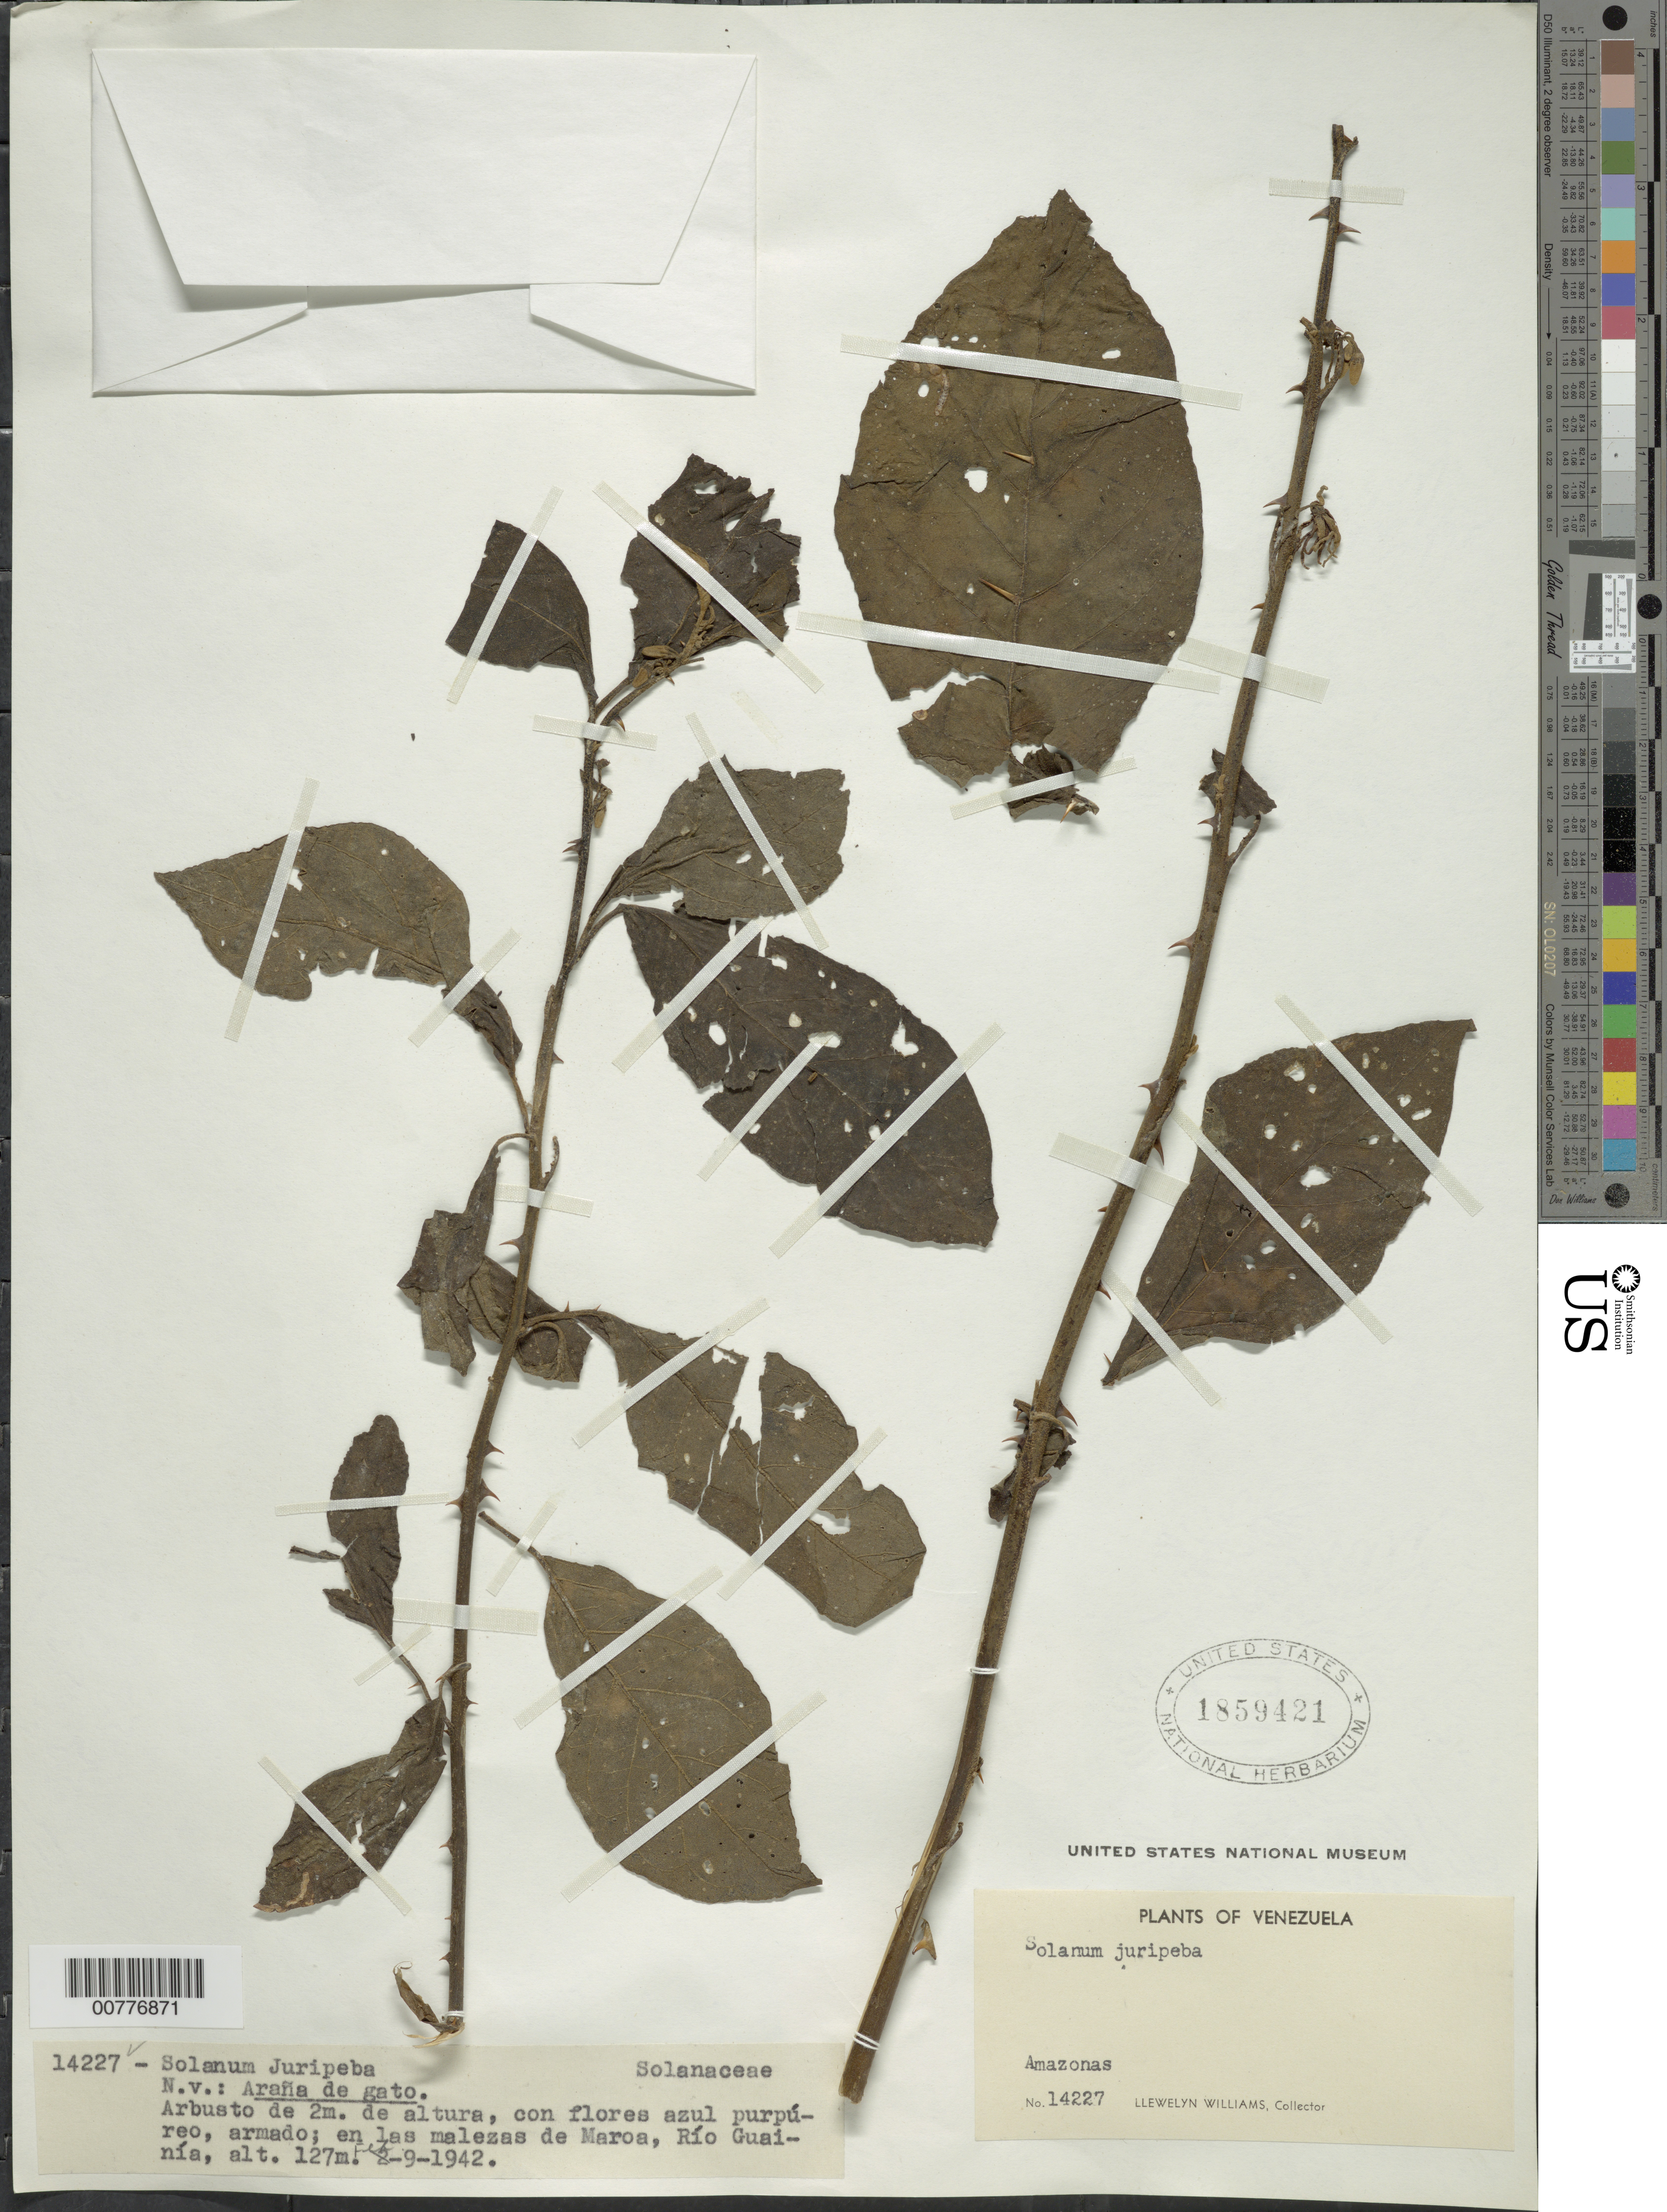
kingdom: Plantae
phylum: Tracheophyta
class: Magnoliopsida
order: Solanales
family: Solanaceae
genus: Solanum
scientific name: Solanum subinerme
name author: Jacq.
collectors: L. Williams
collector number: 14227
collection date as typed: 2 Feb 1942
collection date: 1942-02-02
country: Venezuela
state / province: Amazonas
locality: Maroa, Río Guainia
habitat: En las malezas.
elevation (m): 127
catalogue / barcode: US 1859421